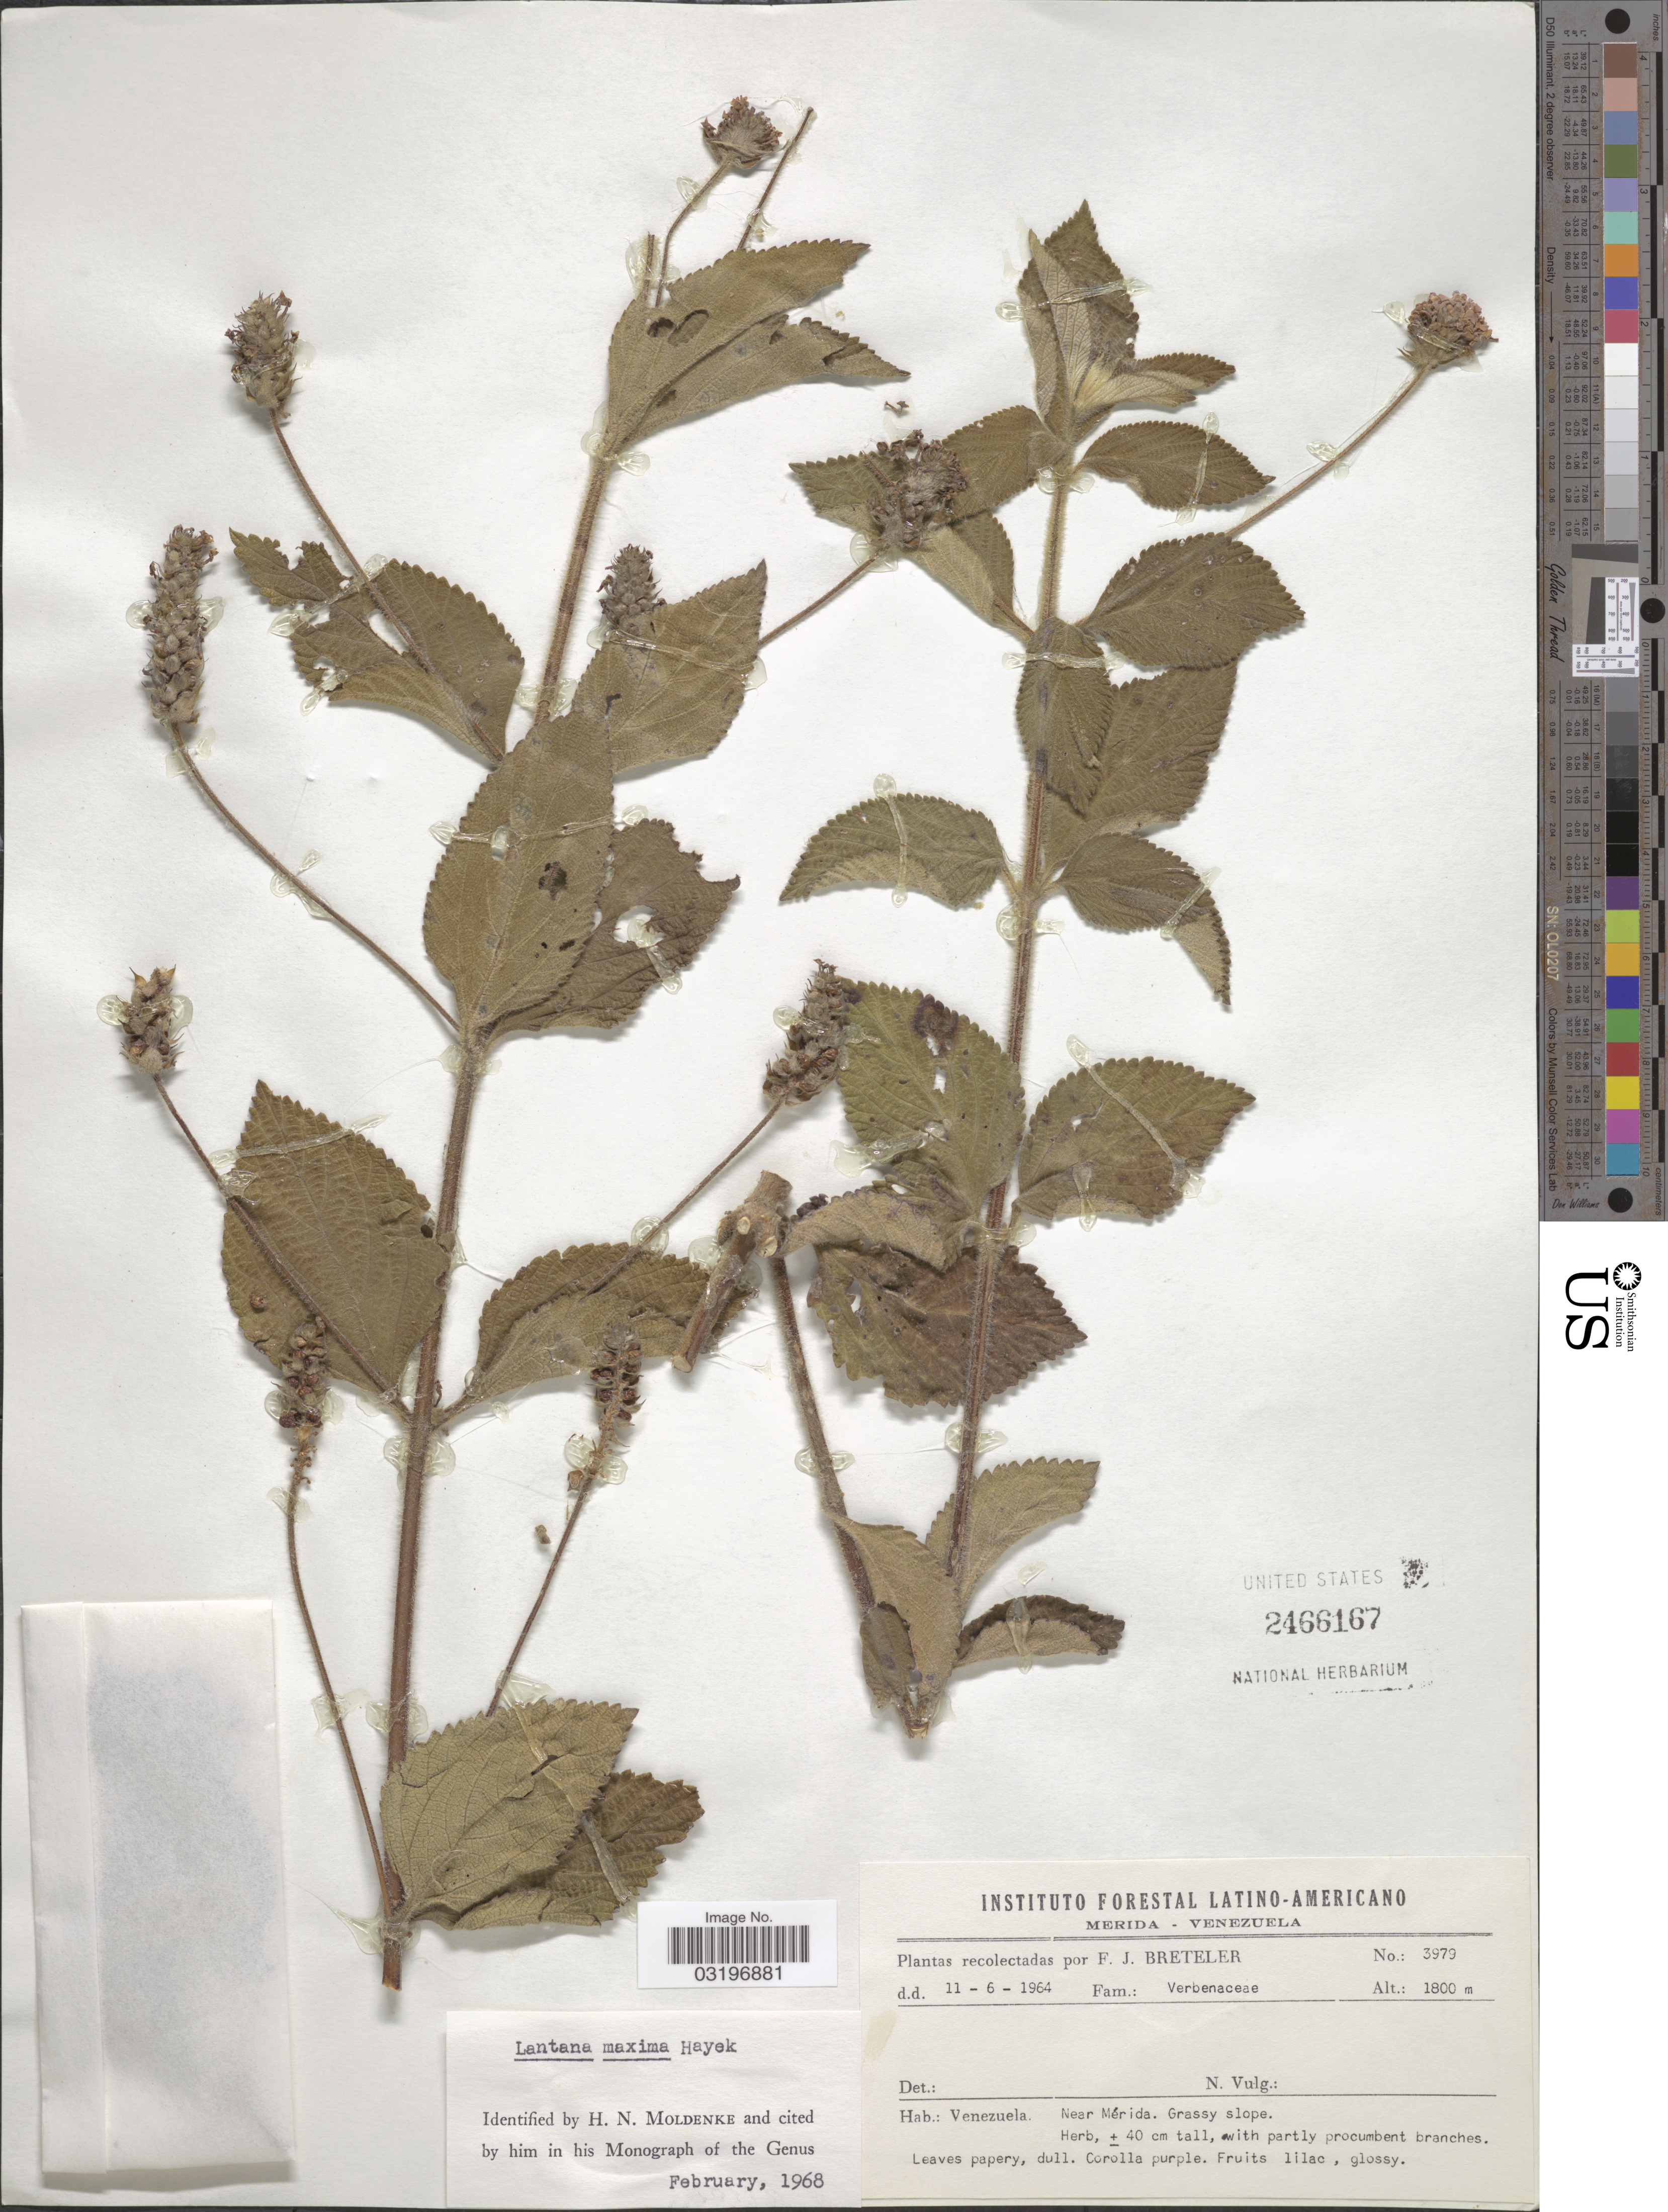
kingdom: Plantae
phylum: Tracheophyta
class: Magnoliopsida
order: Lamiales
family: Verbenaceae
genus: Lantana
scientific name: Lantana maxima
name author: Hayek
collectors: F. J. Breteler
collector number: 3979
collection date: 1964-06-11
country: Venezuela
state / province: Mérida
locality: Near Mérida. Grassy slope.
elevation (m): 1800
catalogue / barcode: US 2466167